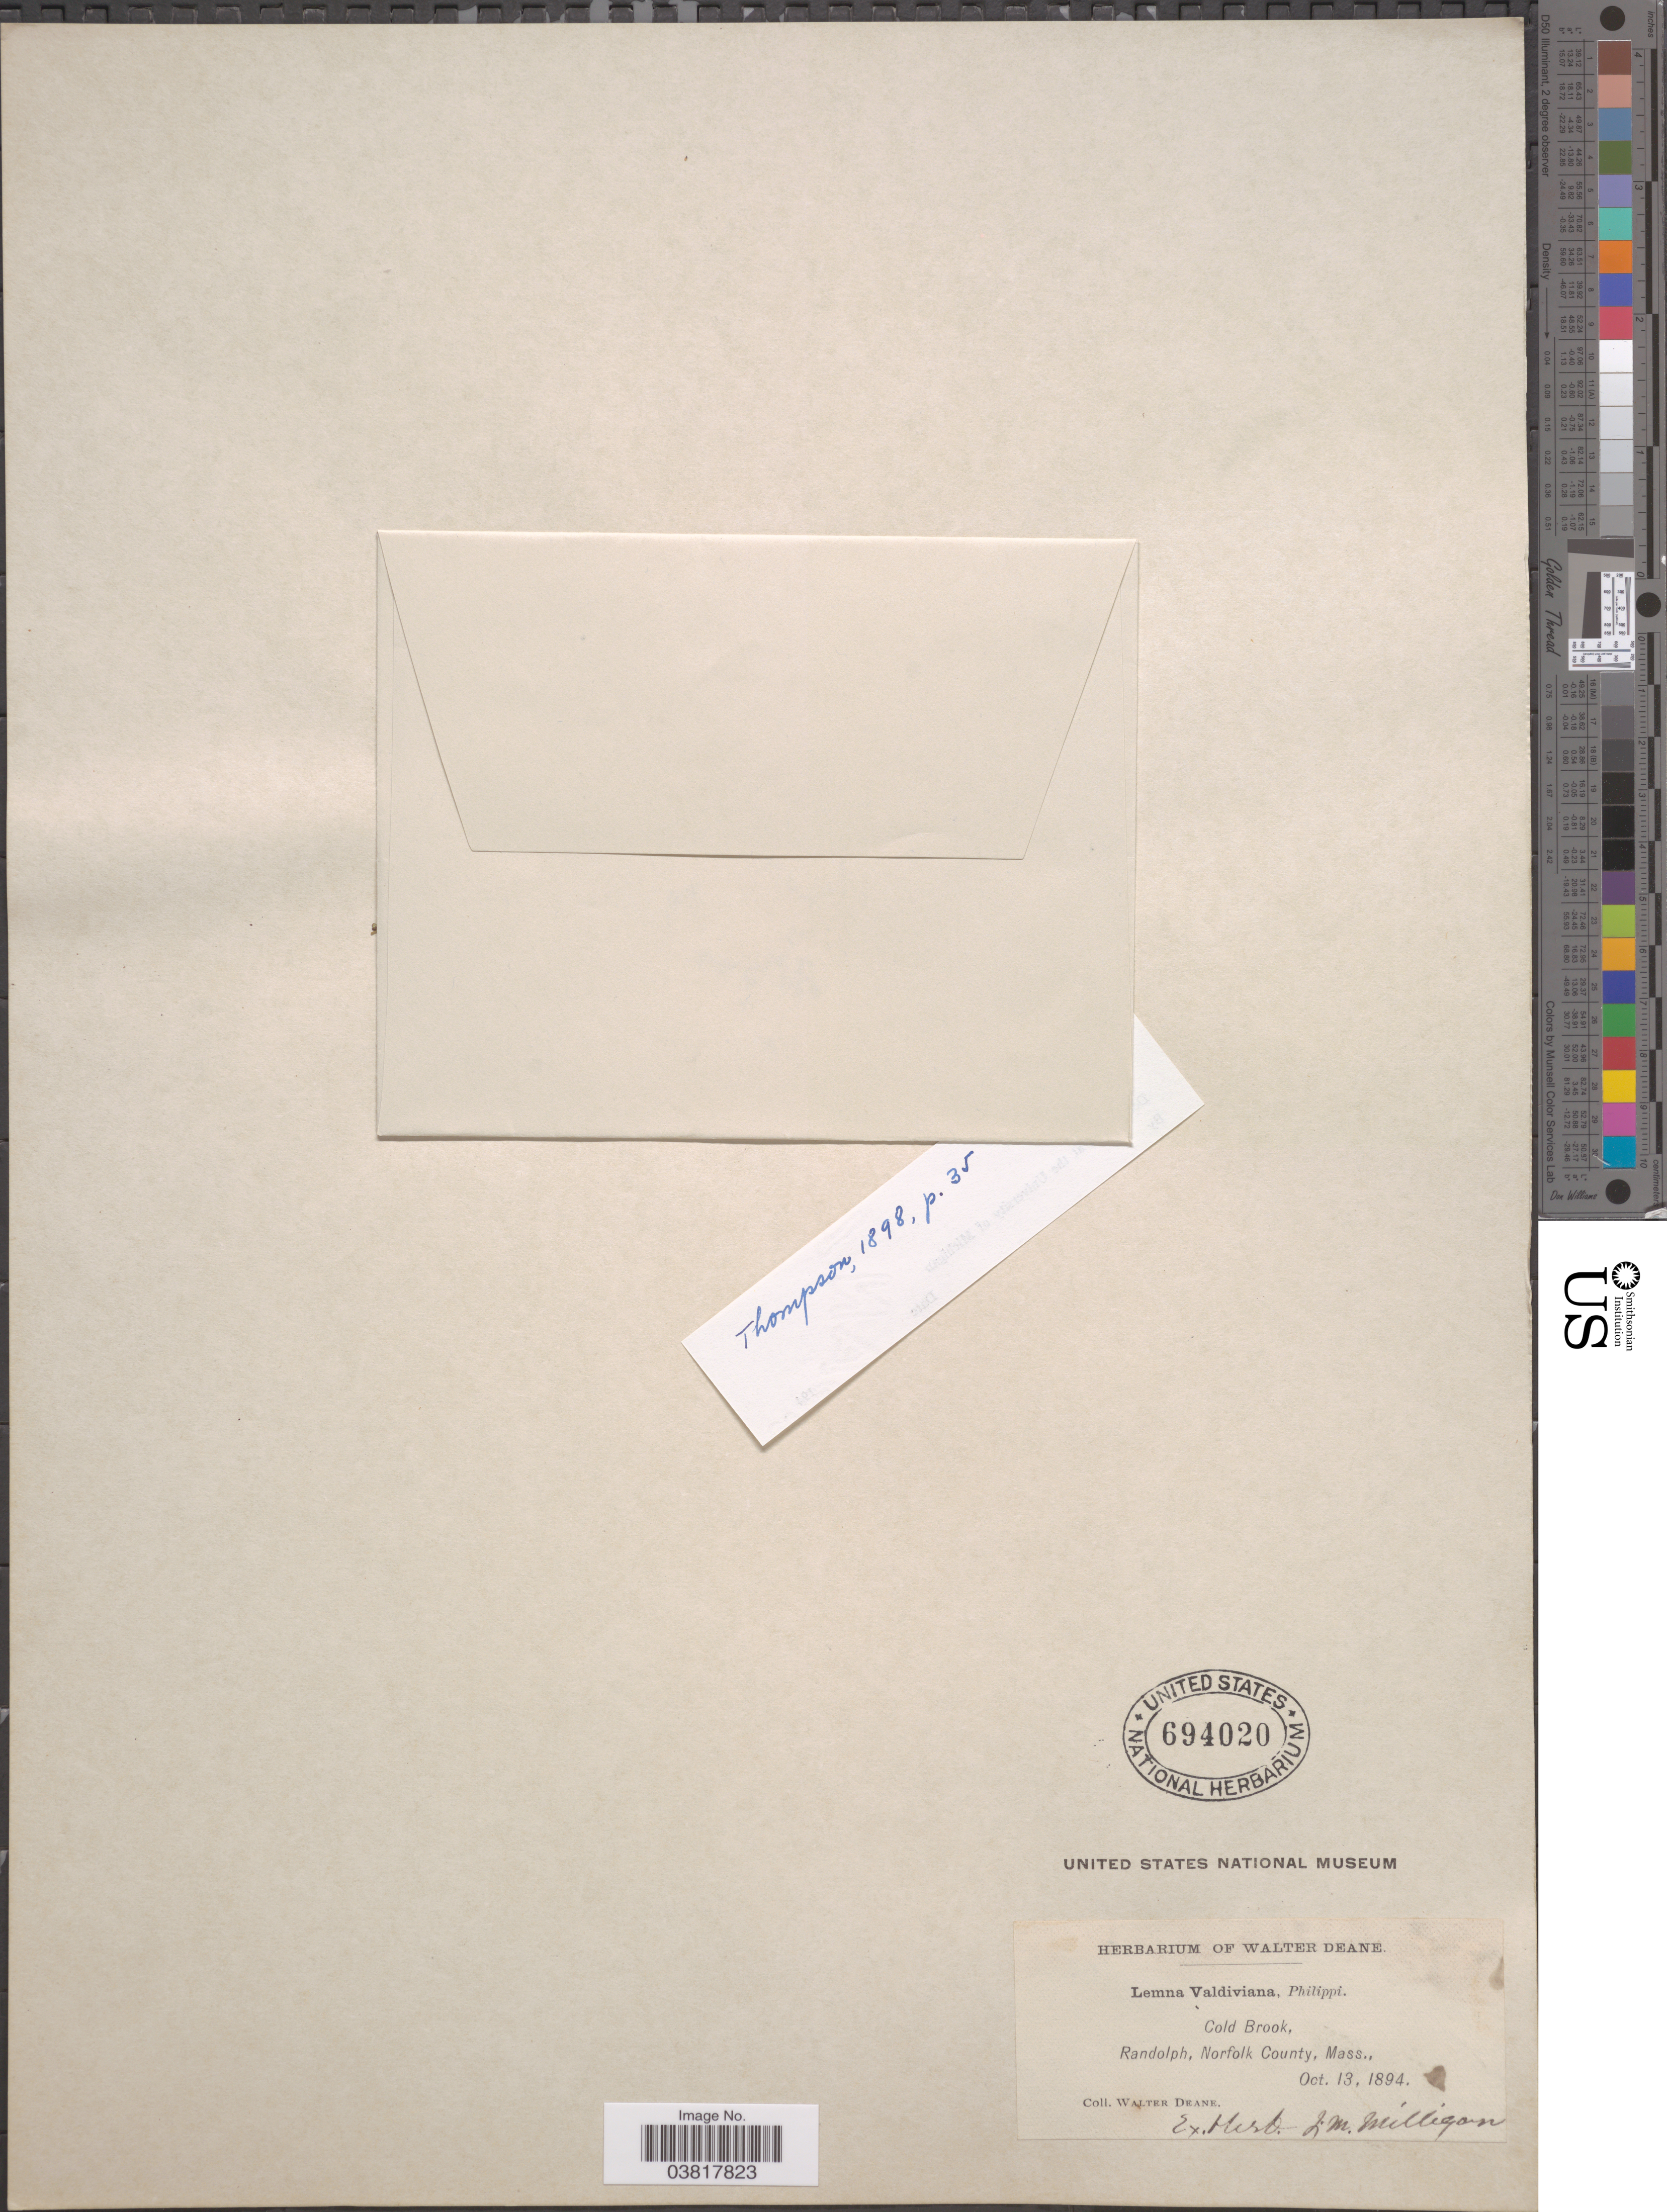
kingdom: Plantae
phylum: Tracheophyta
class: Liliopsida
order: Alismatales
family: Araceae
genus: Lemna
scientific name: Lemna valdiviana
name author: Phil.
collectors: W. Deane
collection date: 1894-10-13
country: United States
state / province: Massachusetts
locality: Cold Brook, Randolph, Norfolk County.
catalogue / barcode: US 694020